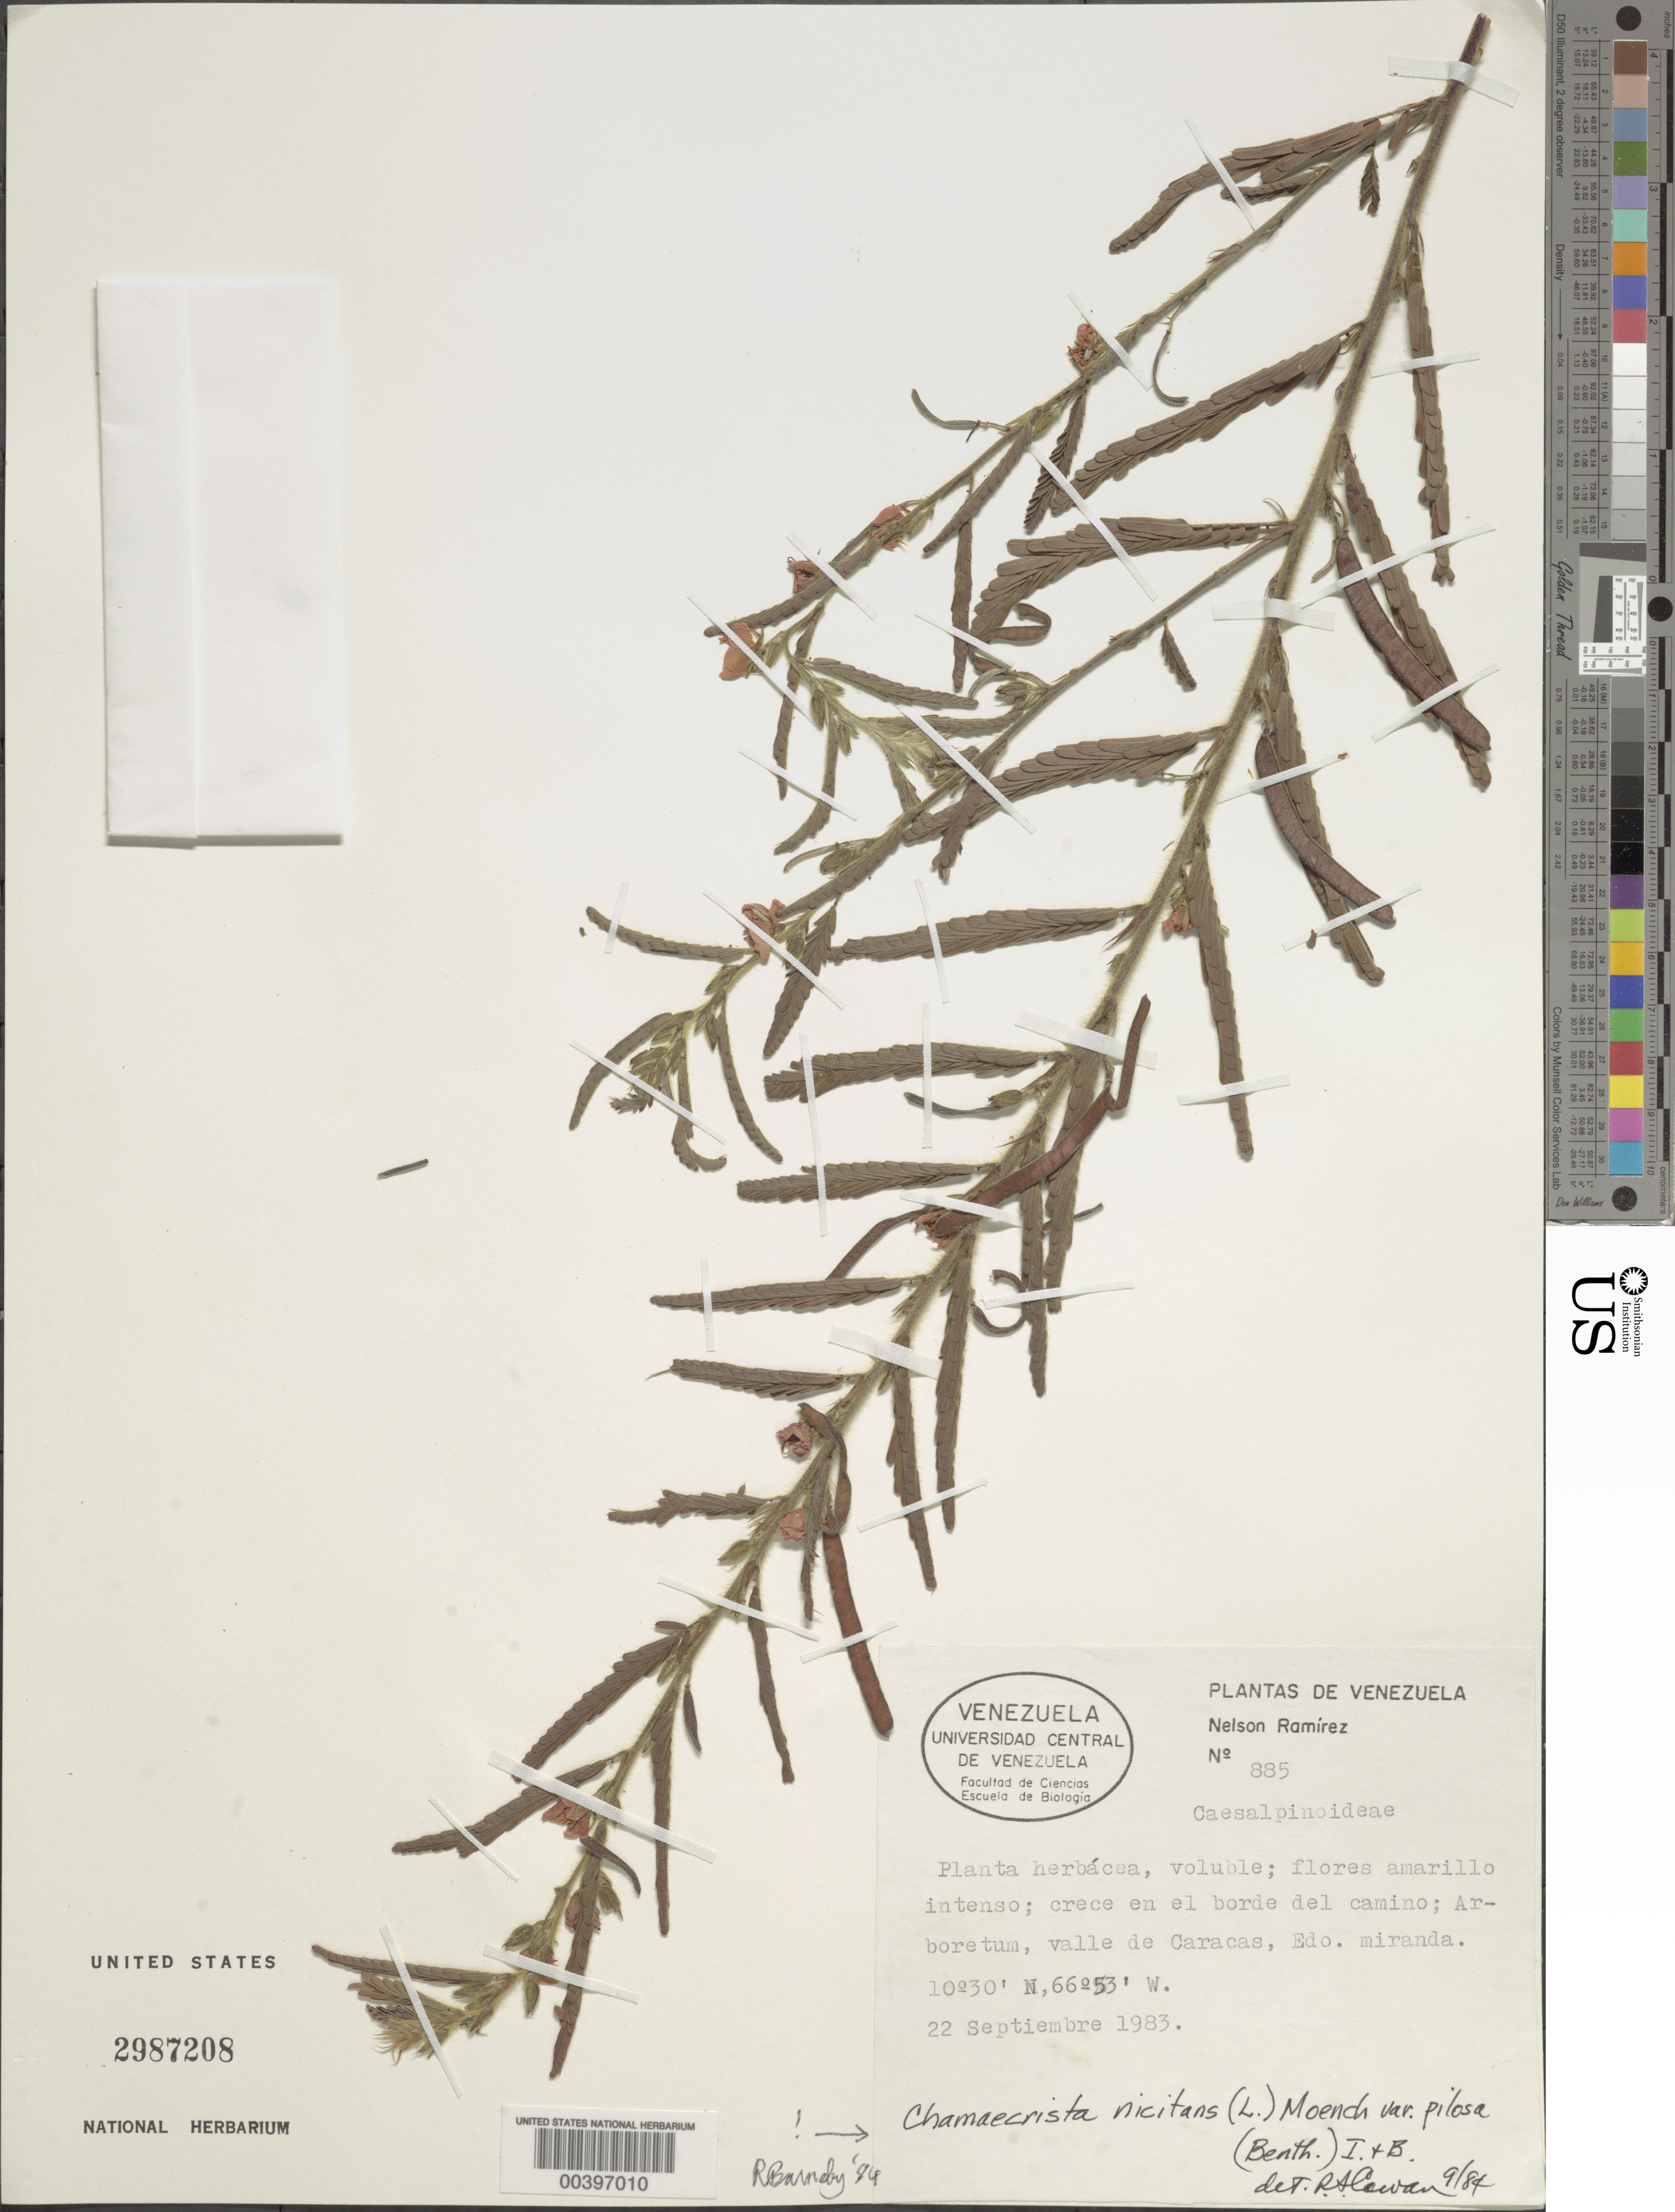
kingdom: Plantae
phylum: Tracheophyta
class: Magnoliopsida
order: Fabales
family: Fabaceae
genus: Chamaecrista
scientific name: Chamaecrista nictitans var. pilosa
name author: (Benth.) H.S. Irwin & Barneby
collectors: N. Ramírez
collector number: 885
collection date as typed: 22 Sep 1983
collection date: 1983-09-22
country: Venezuela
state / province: Mérida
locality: Arboretum, valled de caracas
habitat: Crece en el borde del camino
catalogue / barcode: US 2987208